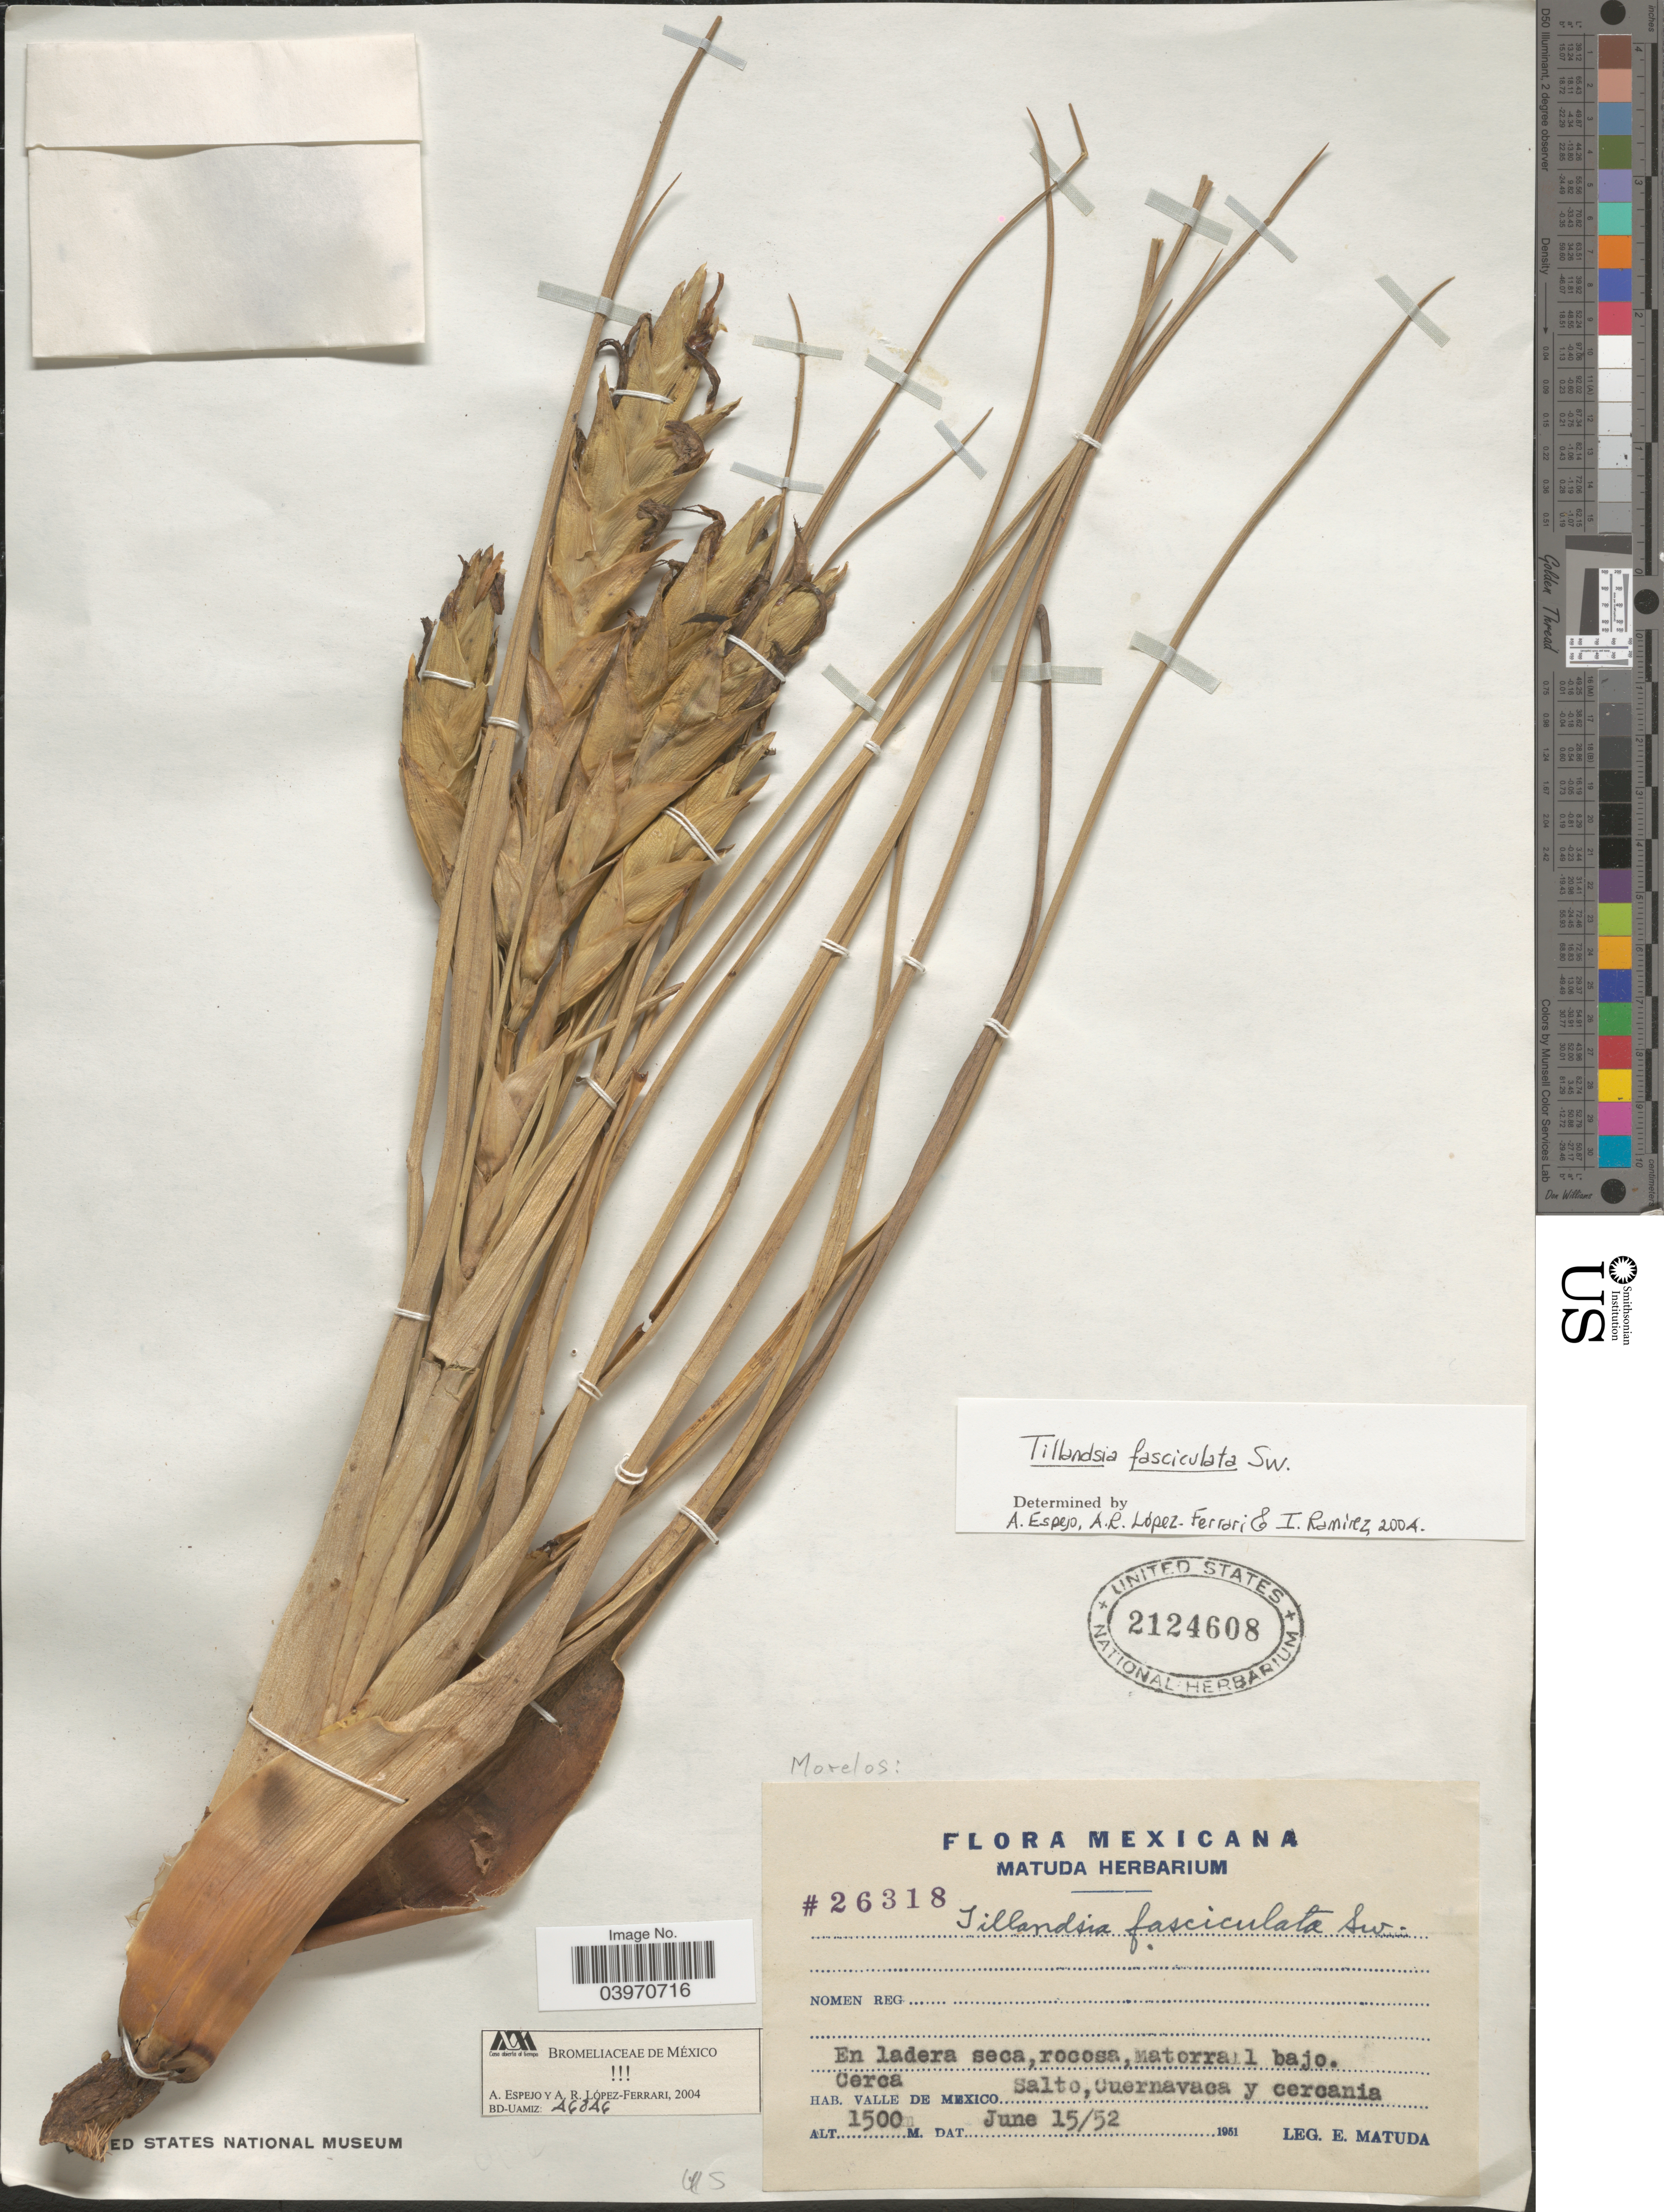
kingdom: Plantae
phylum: Tracheophyta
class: Liliopsida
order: Poales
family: Bromeliaceae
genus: Tillandsia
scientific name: Tillandsia fasciculata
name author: Sw.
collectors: E. Matuda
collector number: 26318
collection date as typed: Transcribed d/m/y: 15/6/52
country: Mexico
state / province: Morelos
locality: Cerca Valle de Mexico Salto, Cuernavaca y cercania.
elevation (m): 1500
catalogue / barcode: US 2124608